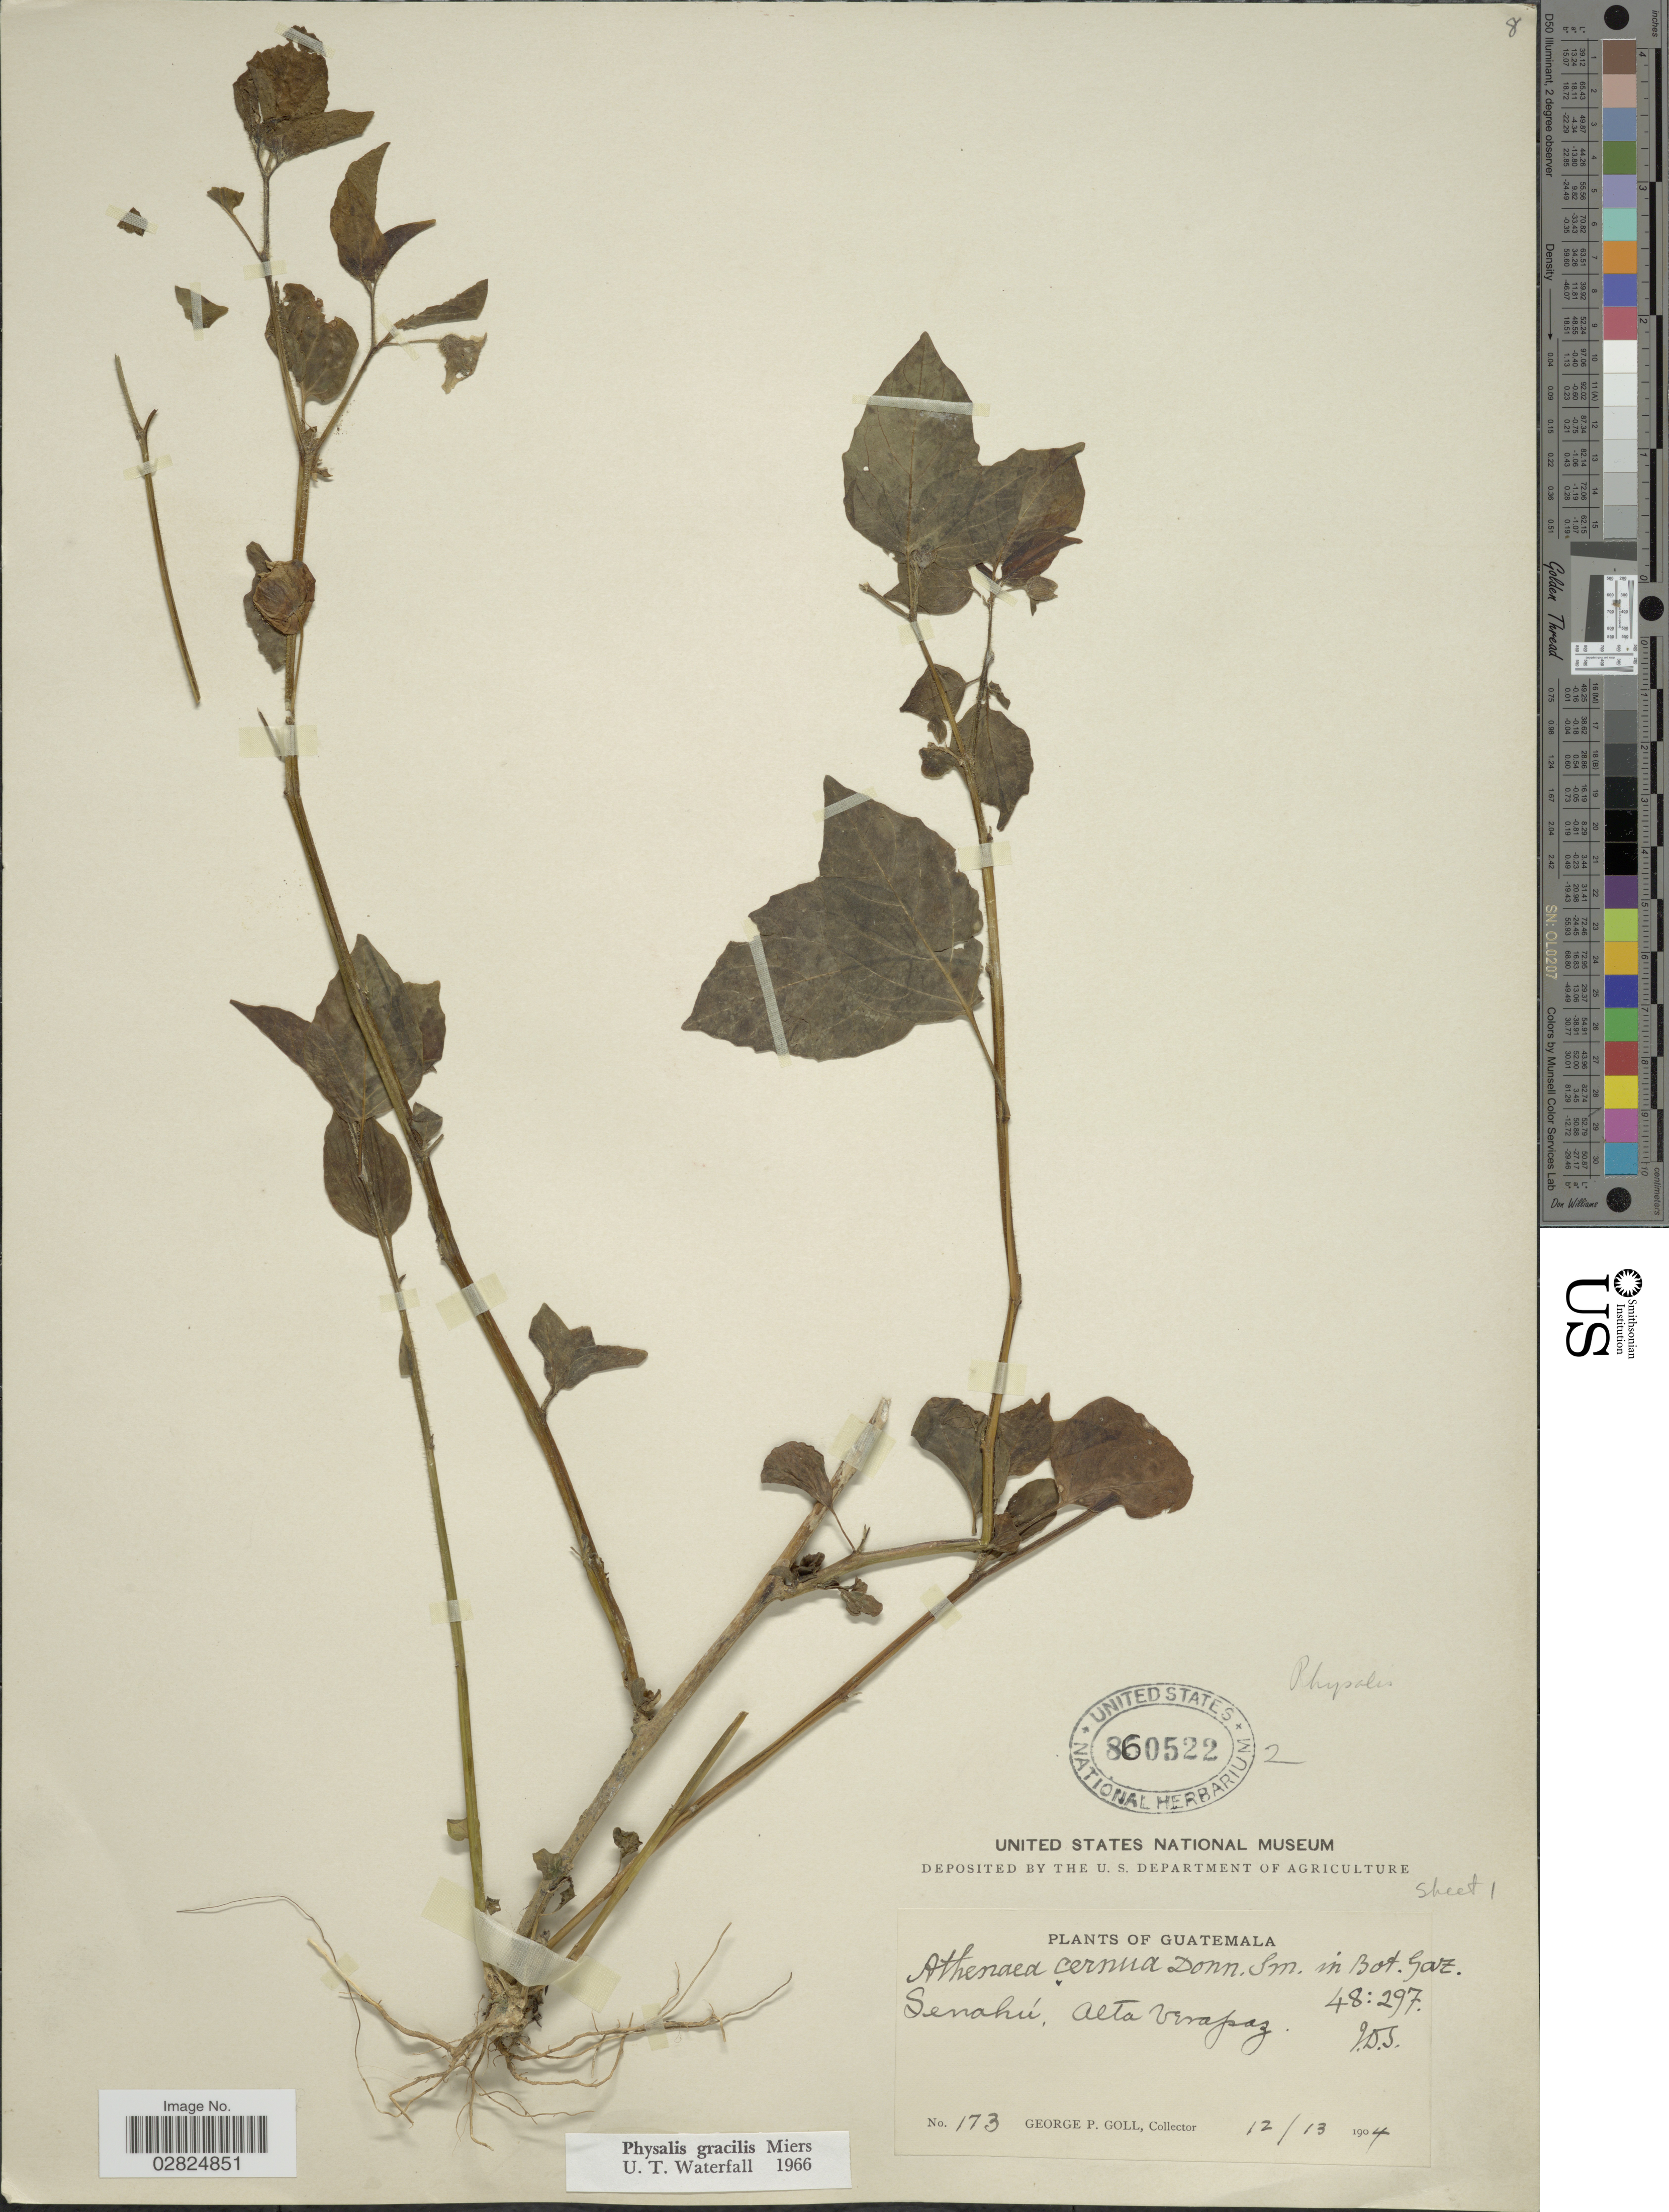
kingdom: Plantae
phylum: Tracheophyta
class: Magnoliopsida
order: Solanales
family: Solanaceae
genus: Physalis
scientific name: Physalis gracilis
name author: Miers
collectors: G. P. Goll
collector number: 173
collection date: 1904-12-13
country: Guatemala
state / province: Alta Verapaz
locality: Senahú.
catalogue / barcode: US 860522